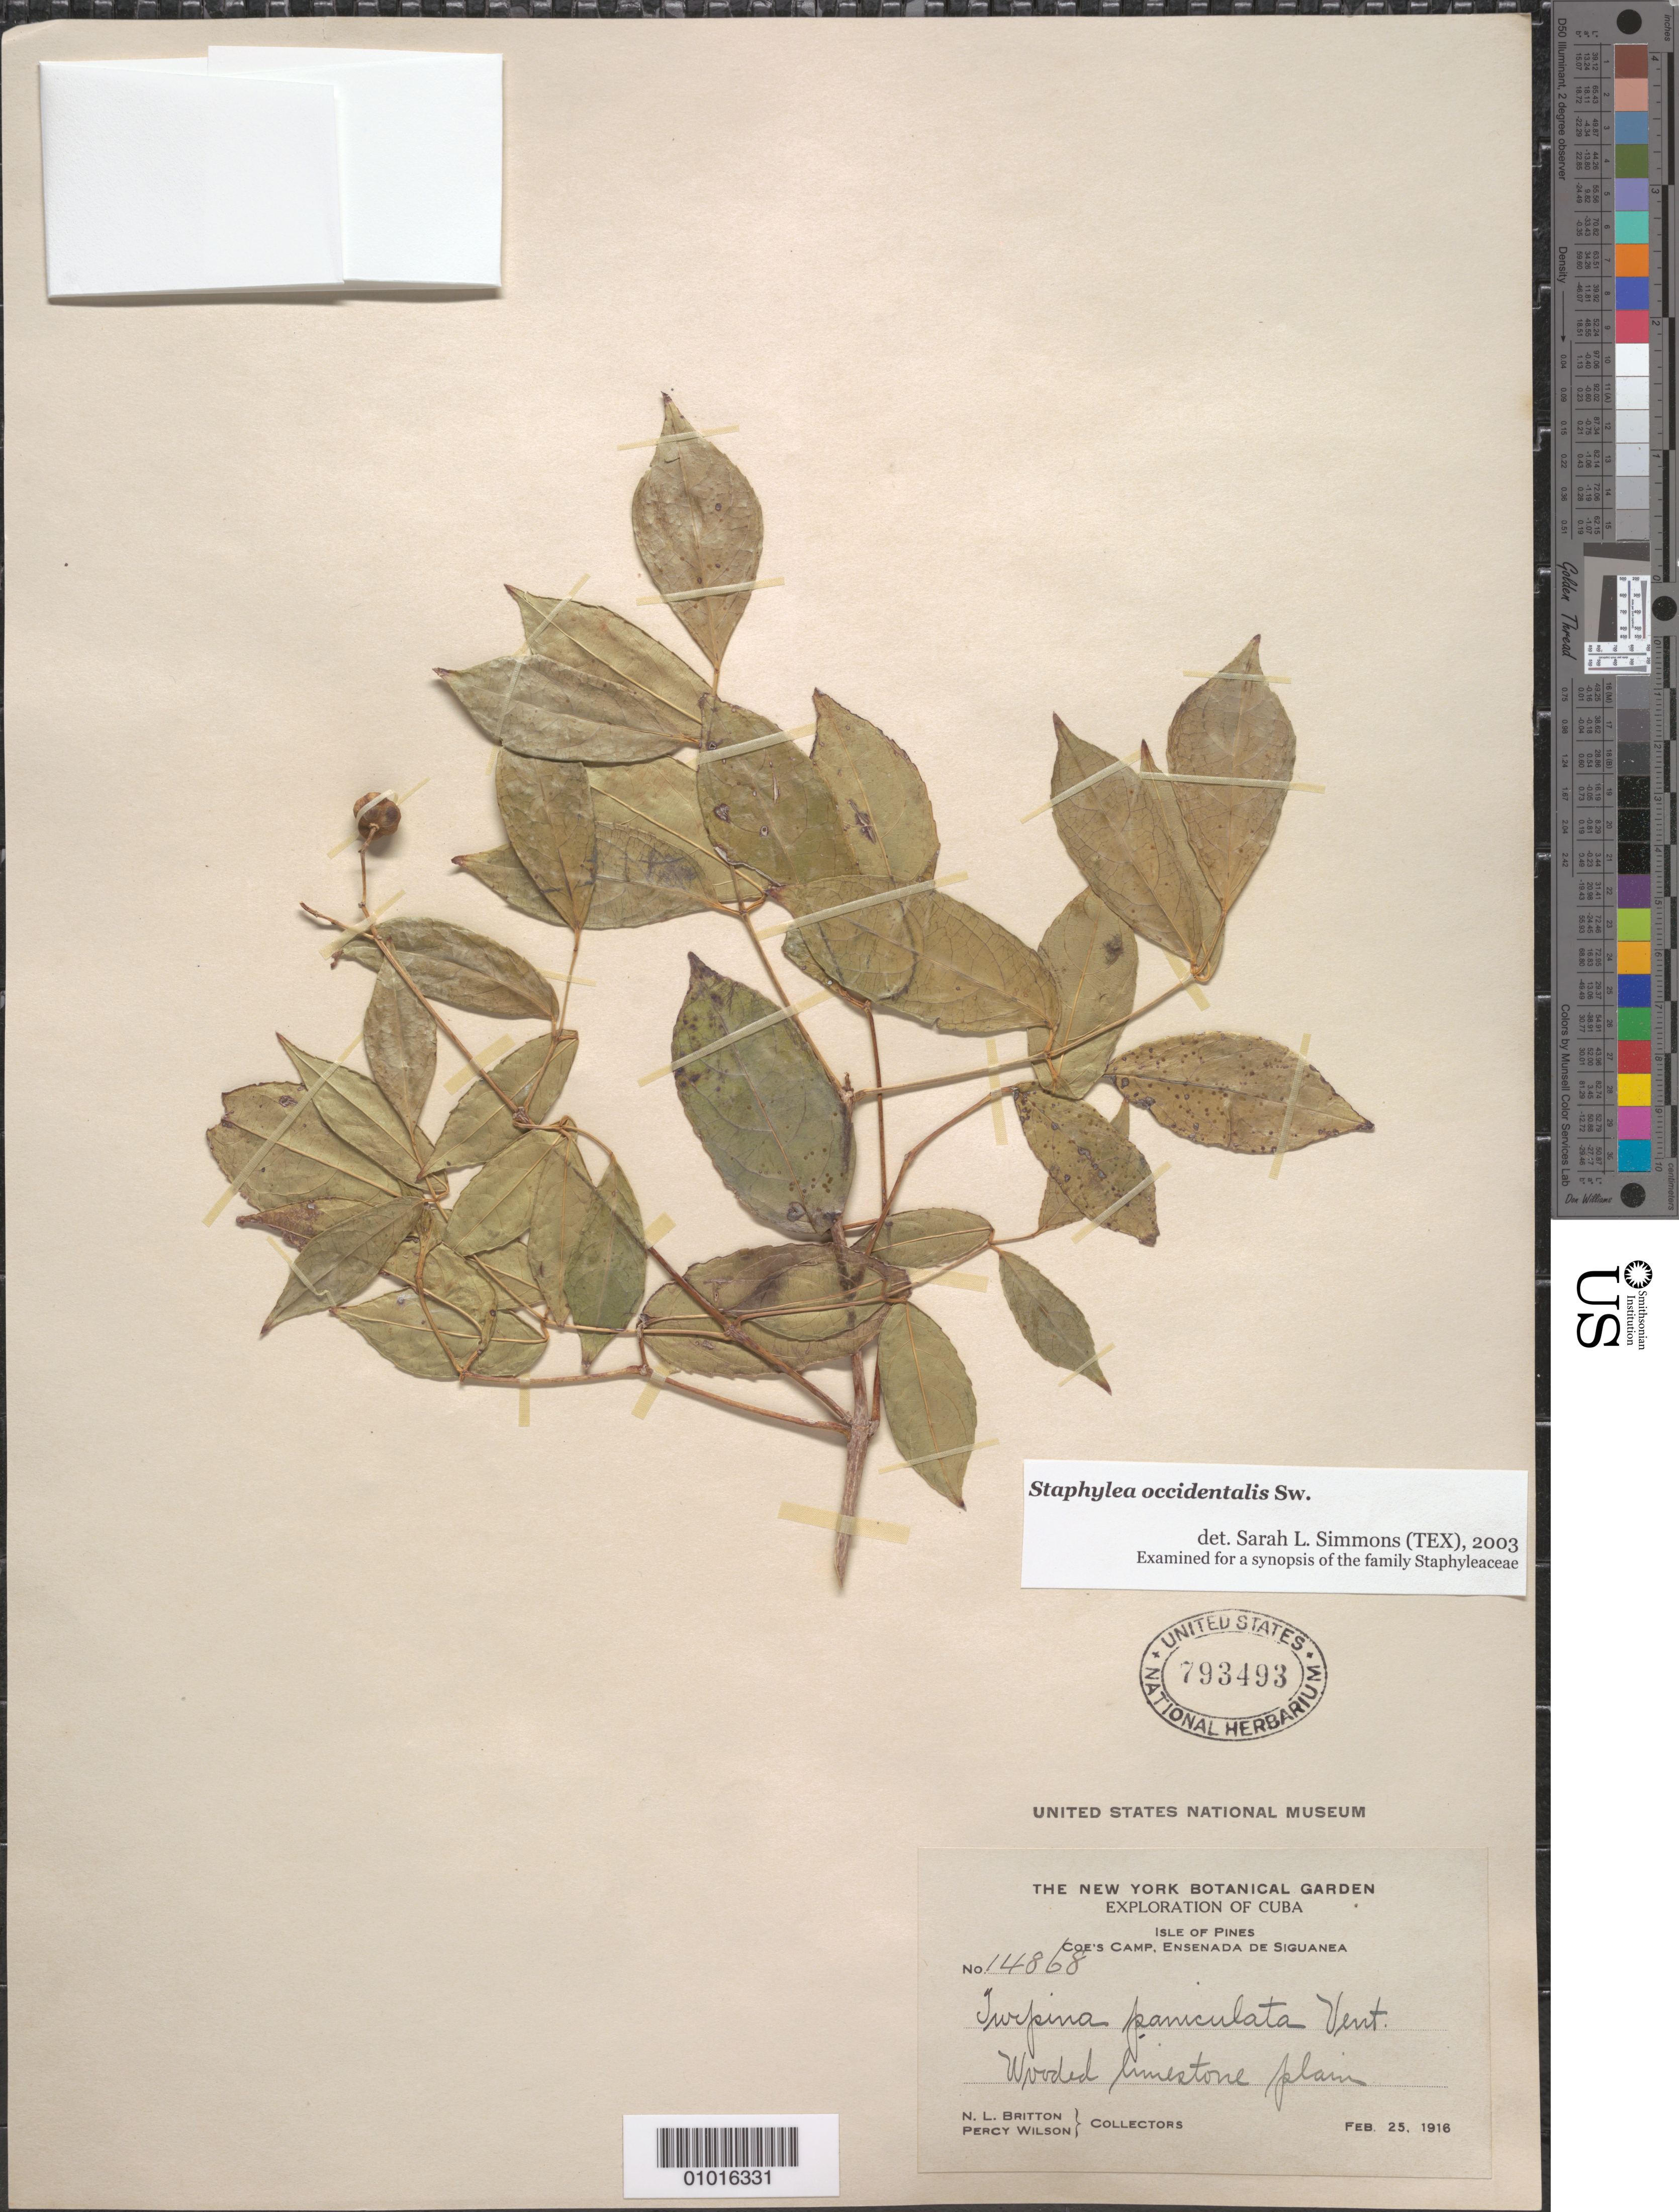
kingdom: Plantae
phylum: Tracheophyta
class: Magnoliopsida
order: Crossosomatales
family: Staphyleaceae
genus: Staphylea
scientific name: Staphylea occidentalis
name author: Sw.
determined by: Simmons, S. L.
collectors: N. Britton & P. Wilson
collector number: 14868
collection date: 1916-02-25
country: Cuba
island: Isla de la Juventud (Isle of Pines)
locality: Coe's Camp, Ensenada de Siguanea.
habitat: Wooded limestone plain.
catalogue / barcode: US 793493